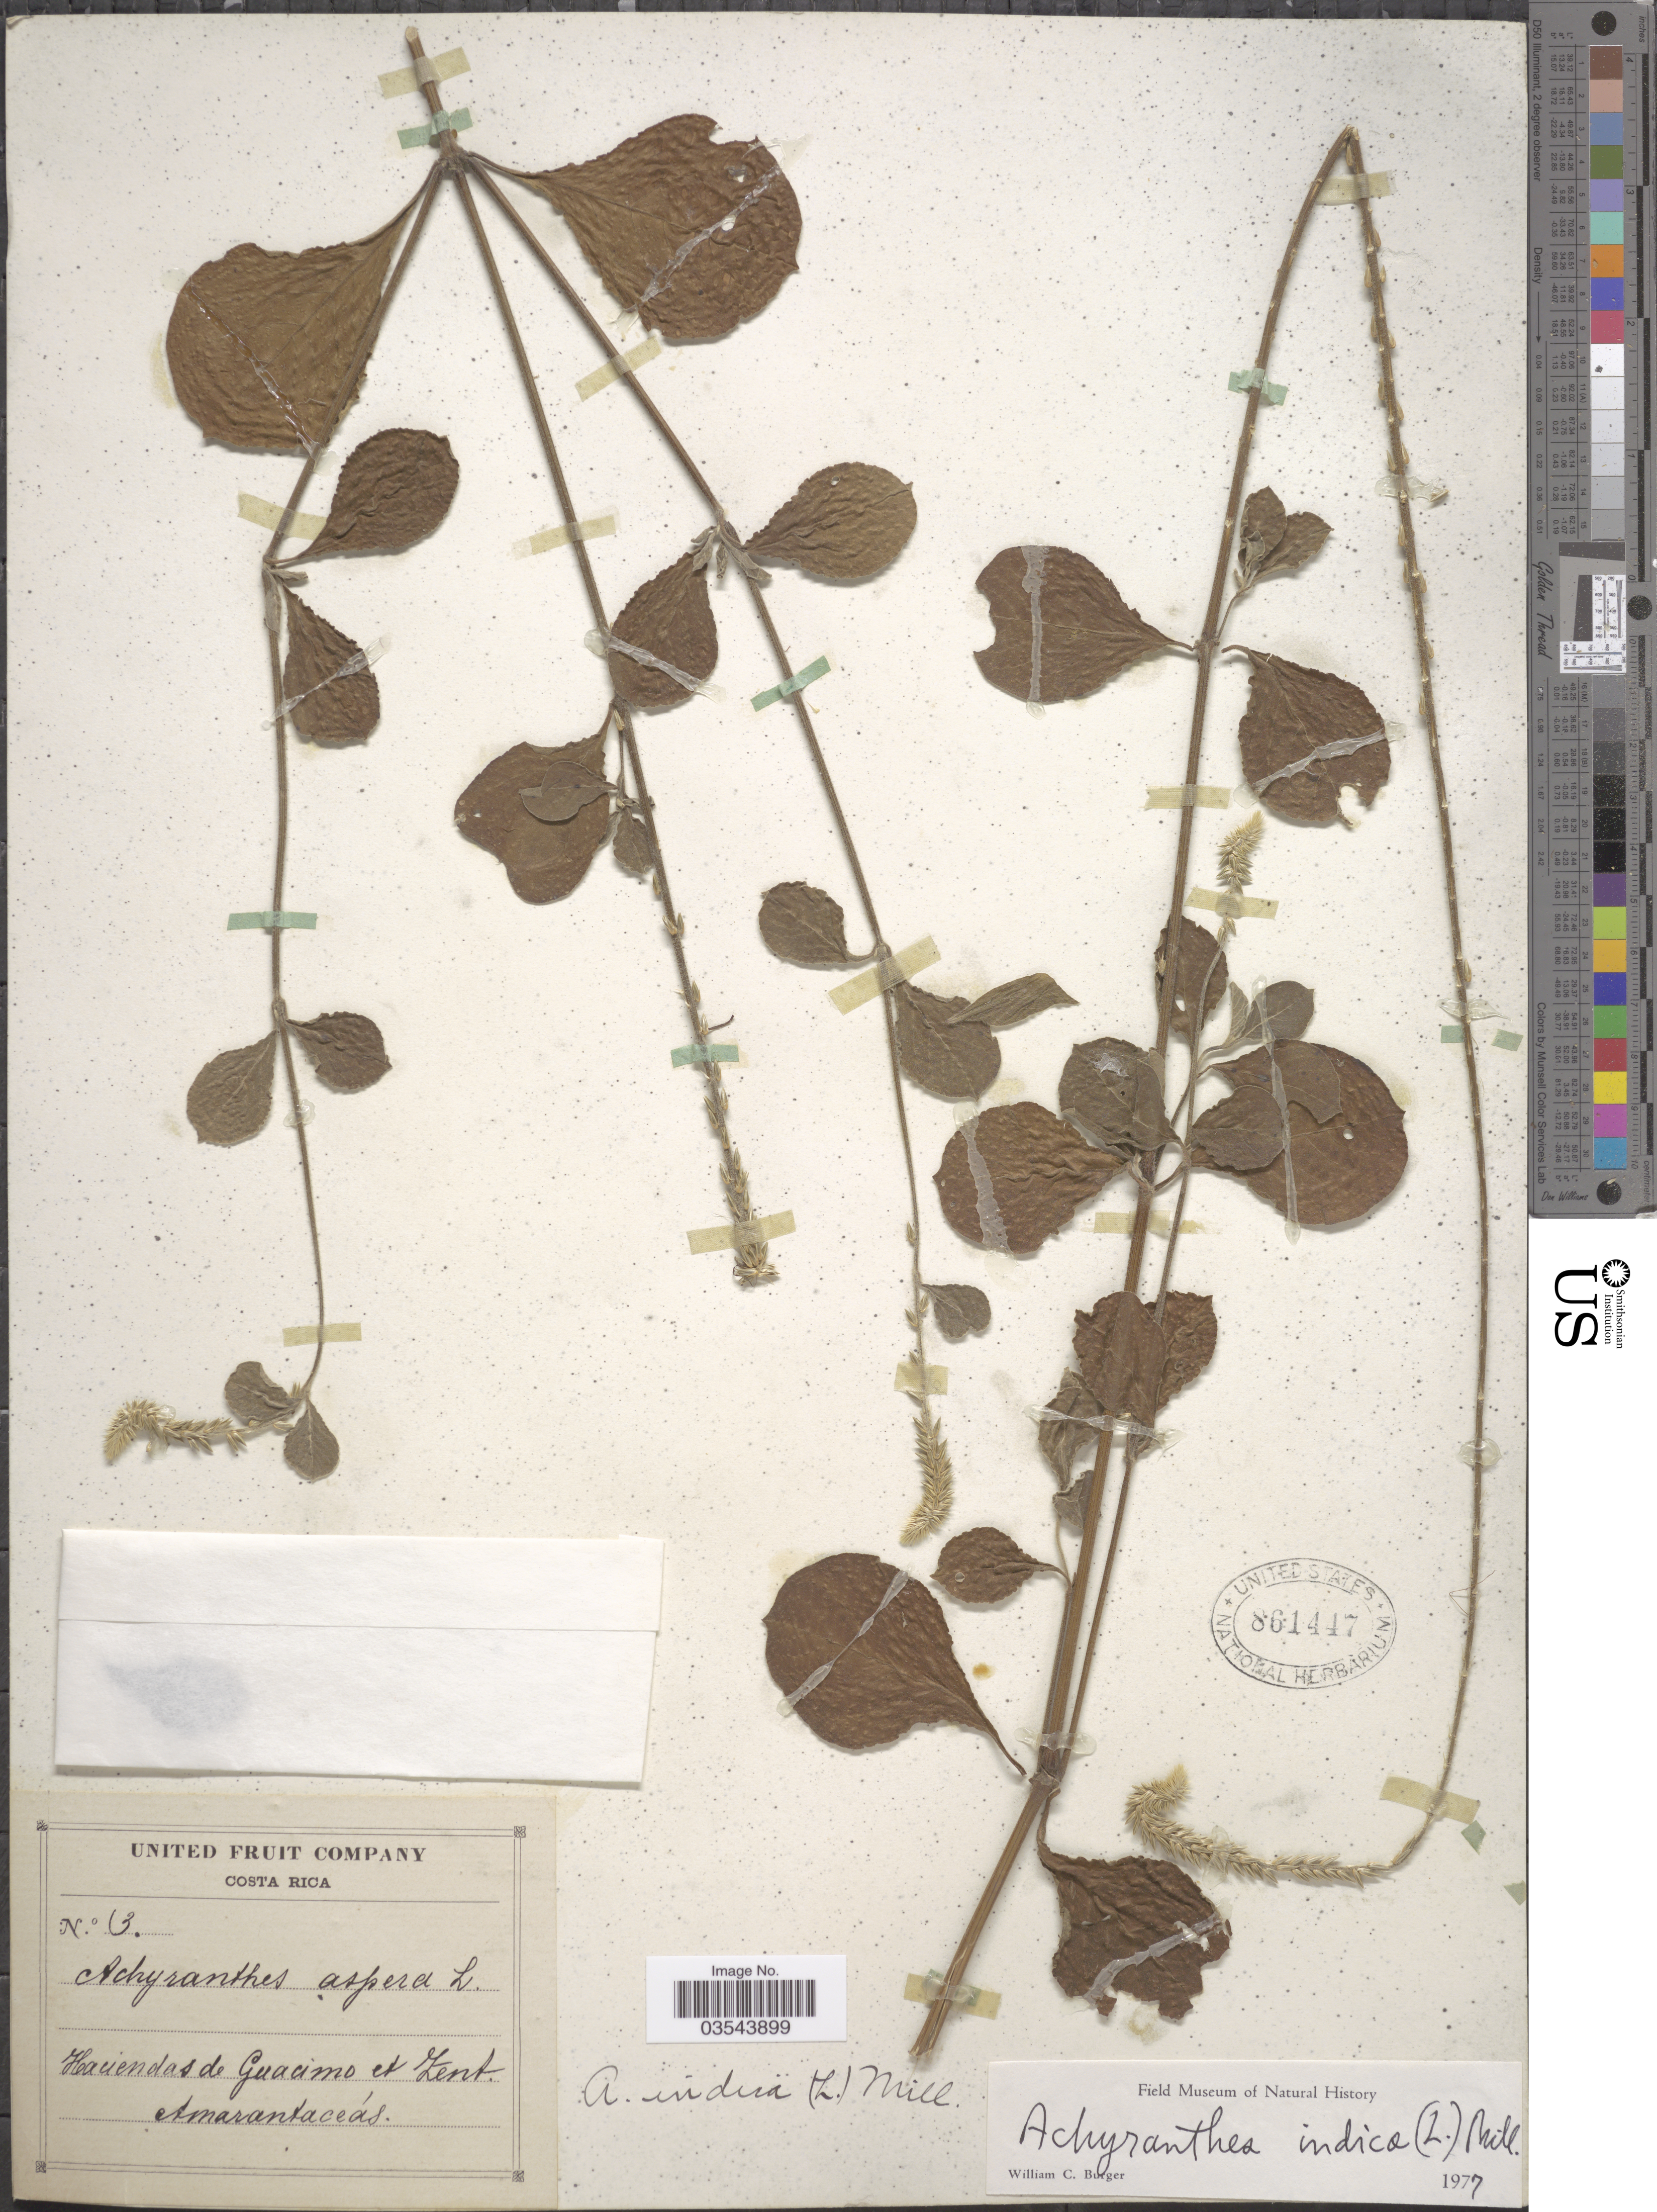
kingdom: Plantae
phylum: Tracheophyta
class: Magnoliopsida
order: Caryophyllales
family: Amaranthaceae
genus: Achyranthes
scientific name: Achyranthes indica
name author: (L.) Mill.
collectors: United Fruit Company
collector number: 3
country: Costa Rica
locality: Haciendas de Guacimo et Zent.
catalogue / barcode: US 861447